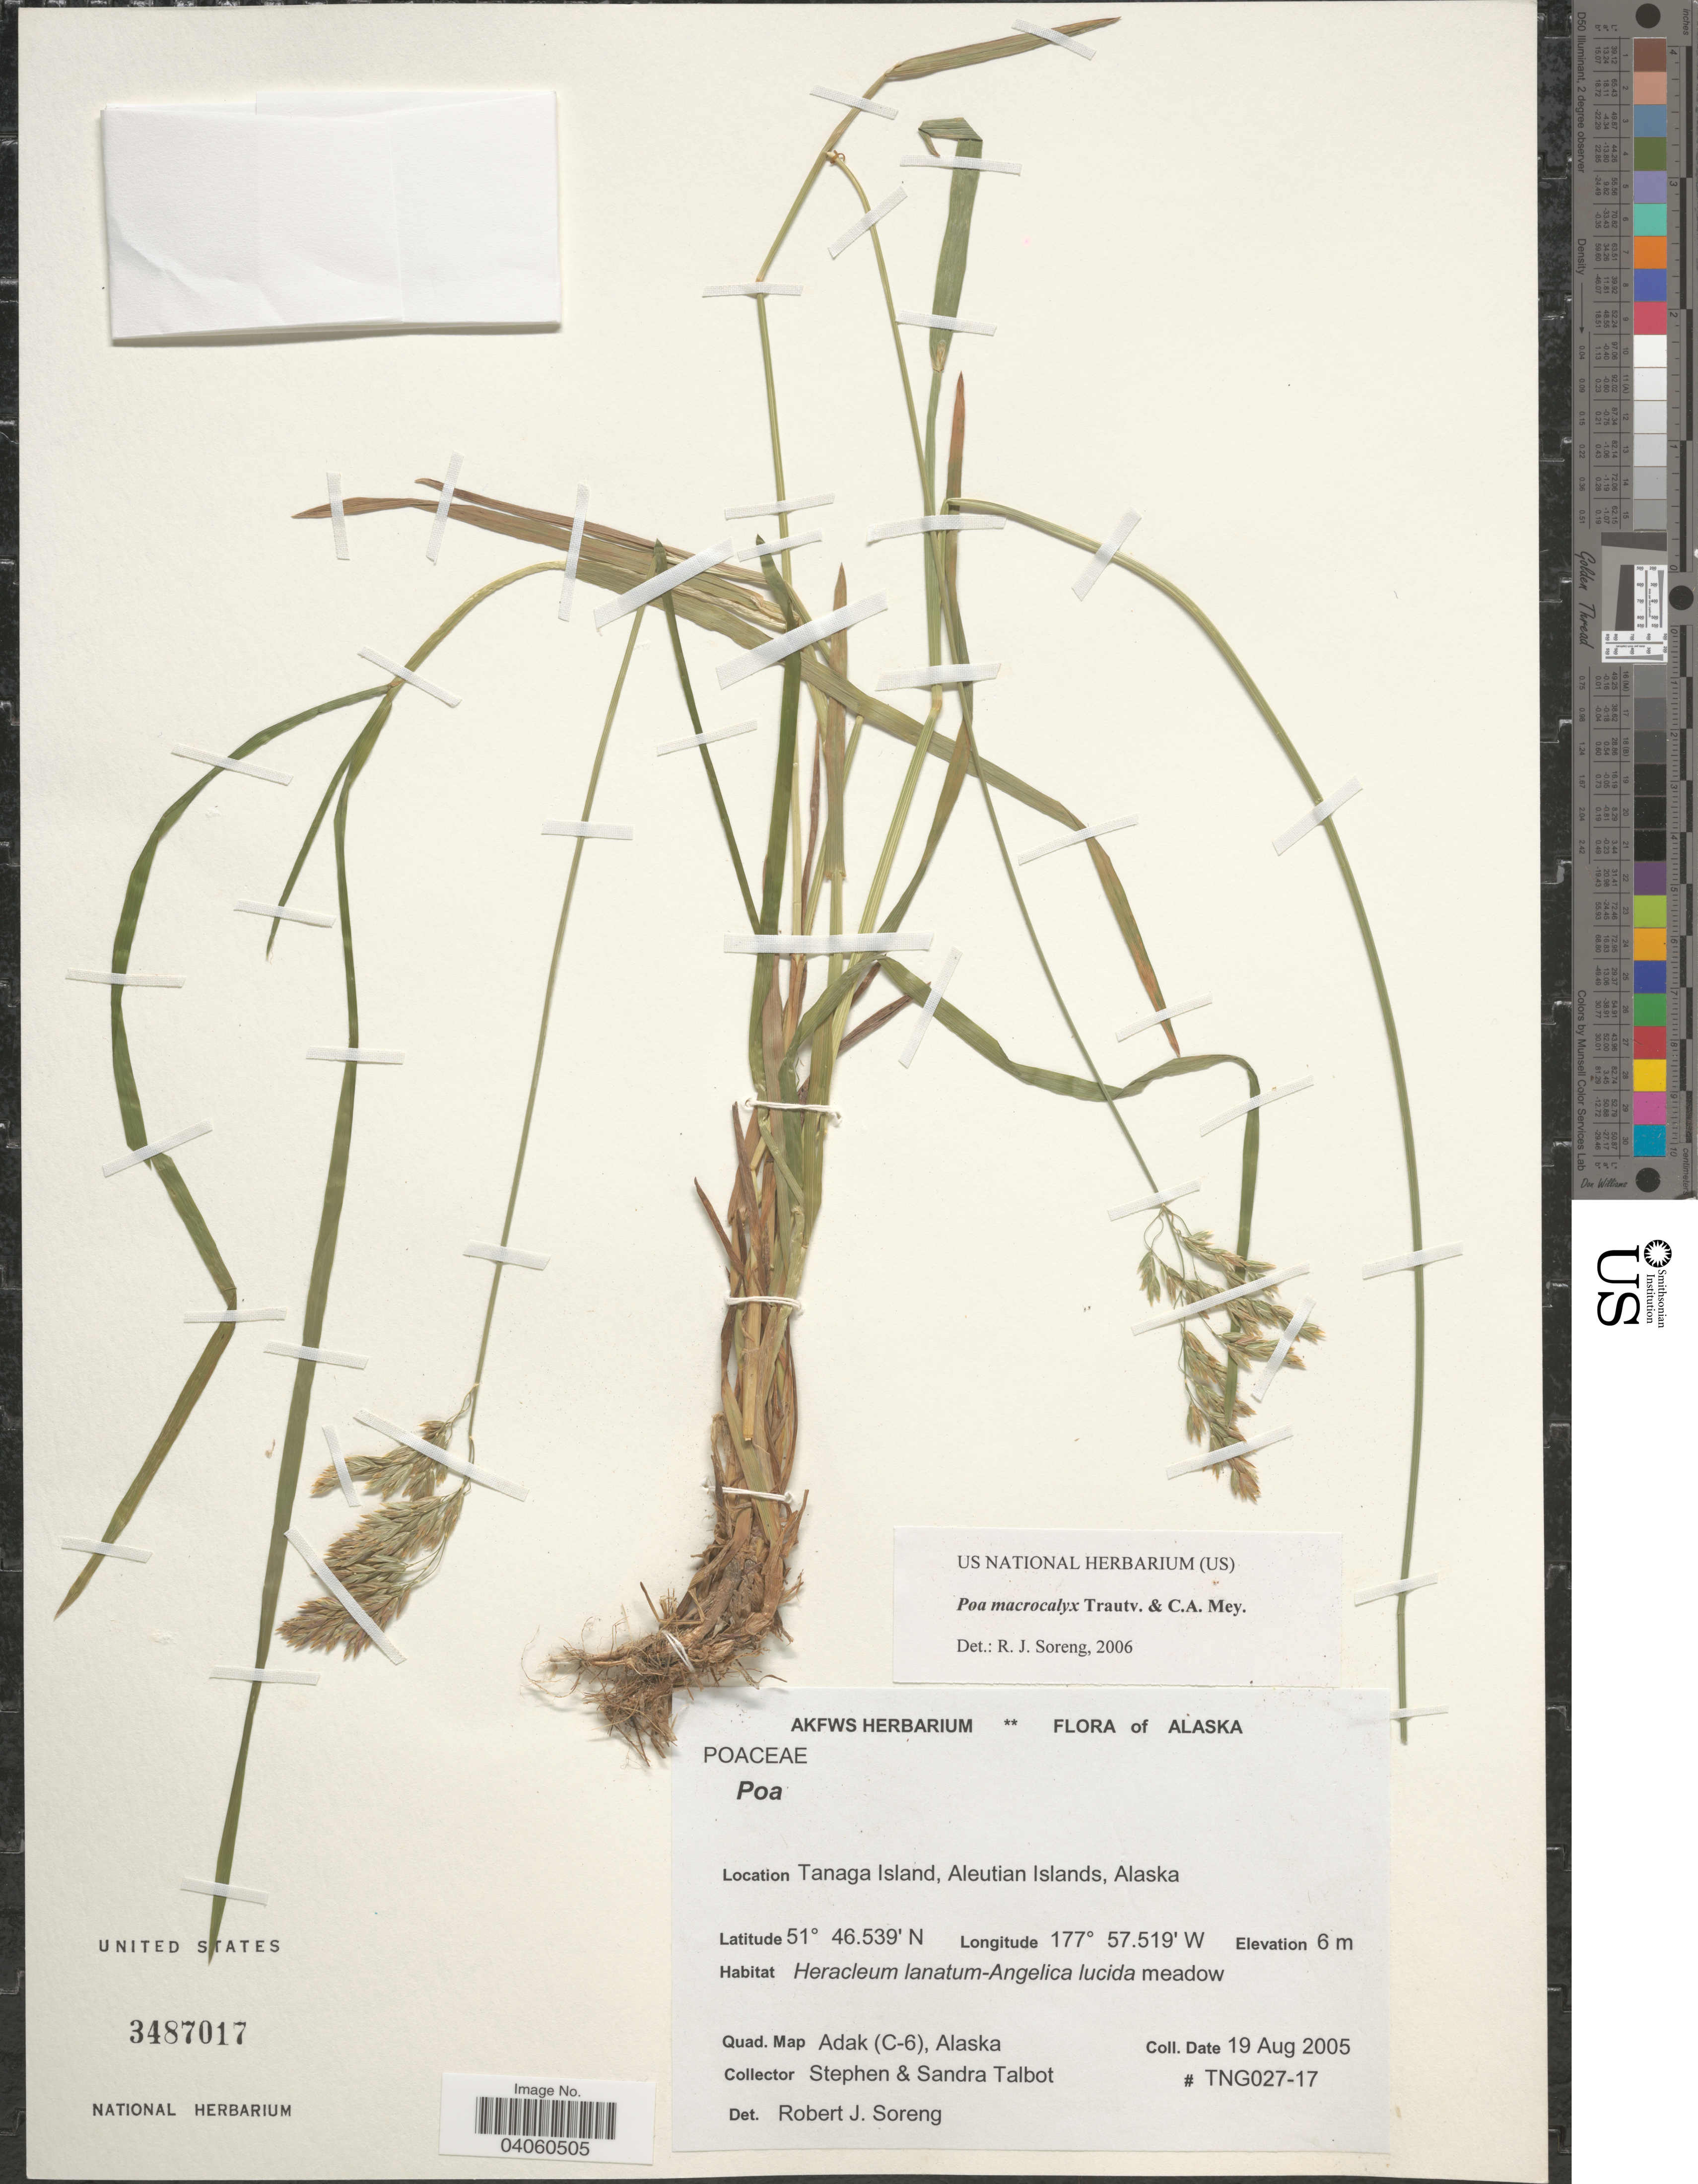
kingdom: Plantae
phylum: Tracheophyta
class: Liliopsida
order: Poales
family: Poaceae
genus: Poa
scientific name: Poa macrocalyx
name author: Trautv. & C.A. Mey.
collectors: S. S. Talbot & S. Talbot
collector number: TNG027-17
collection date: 2005-08-19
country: United States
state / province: Alaska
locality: Tanaga Island, Aleutian Islands. Quad. Map Adak (C-6).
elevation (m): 6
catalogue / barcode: US 3487017